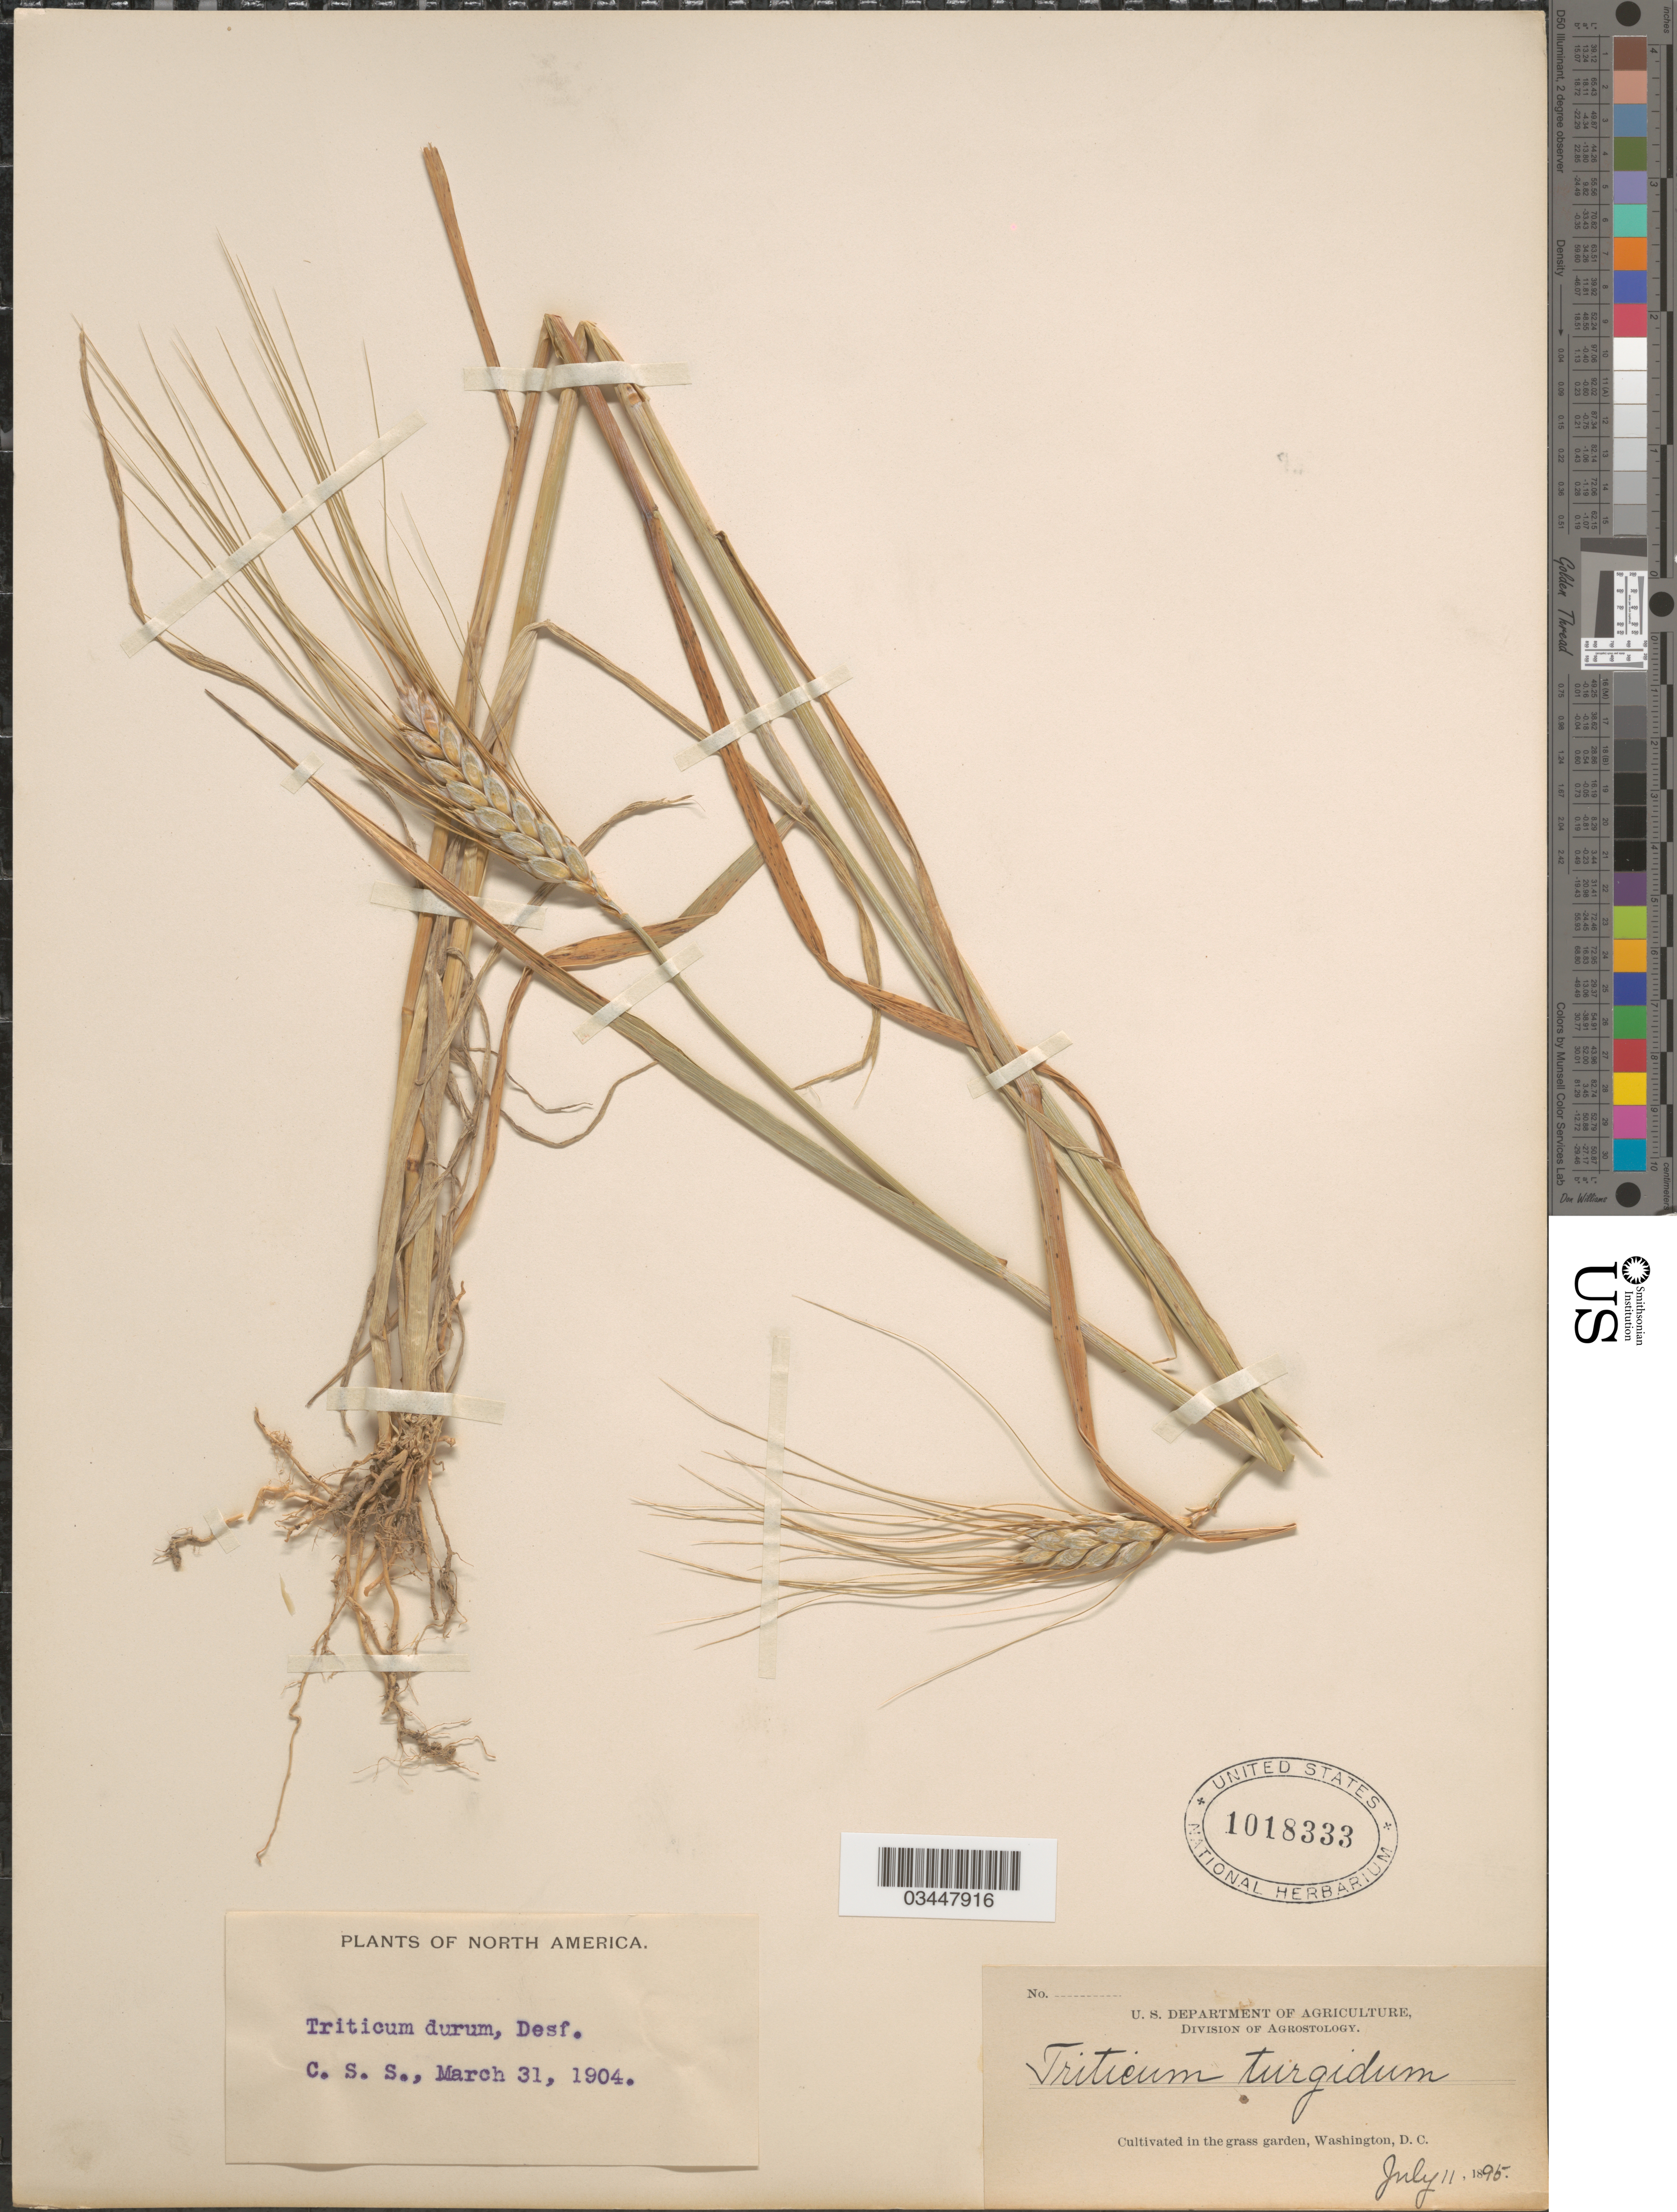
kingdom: Plantae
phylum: Tracheophyta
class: Liliopsida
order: Poales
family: Poaceae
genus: Triticum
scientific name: Triticum durum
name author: Desf.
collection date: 1895-07-11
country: United States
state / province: District of Columbia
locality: In the grass garden, Washington.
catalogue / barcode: US 1018333